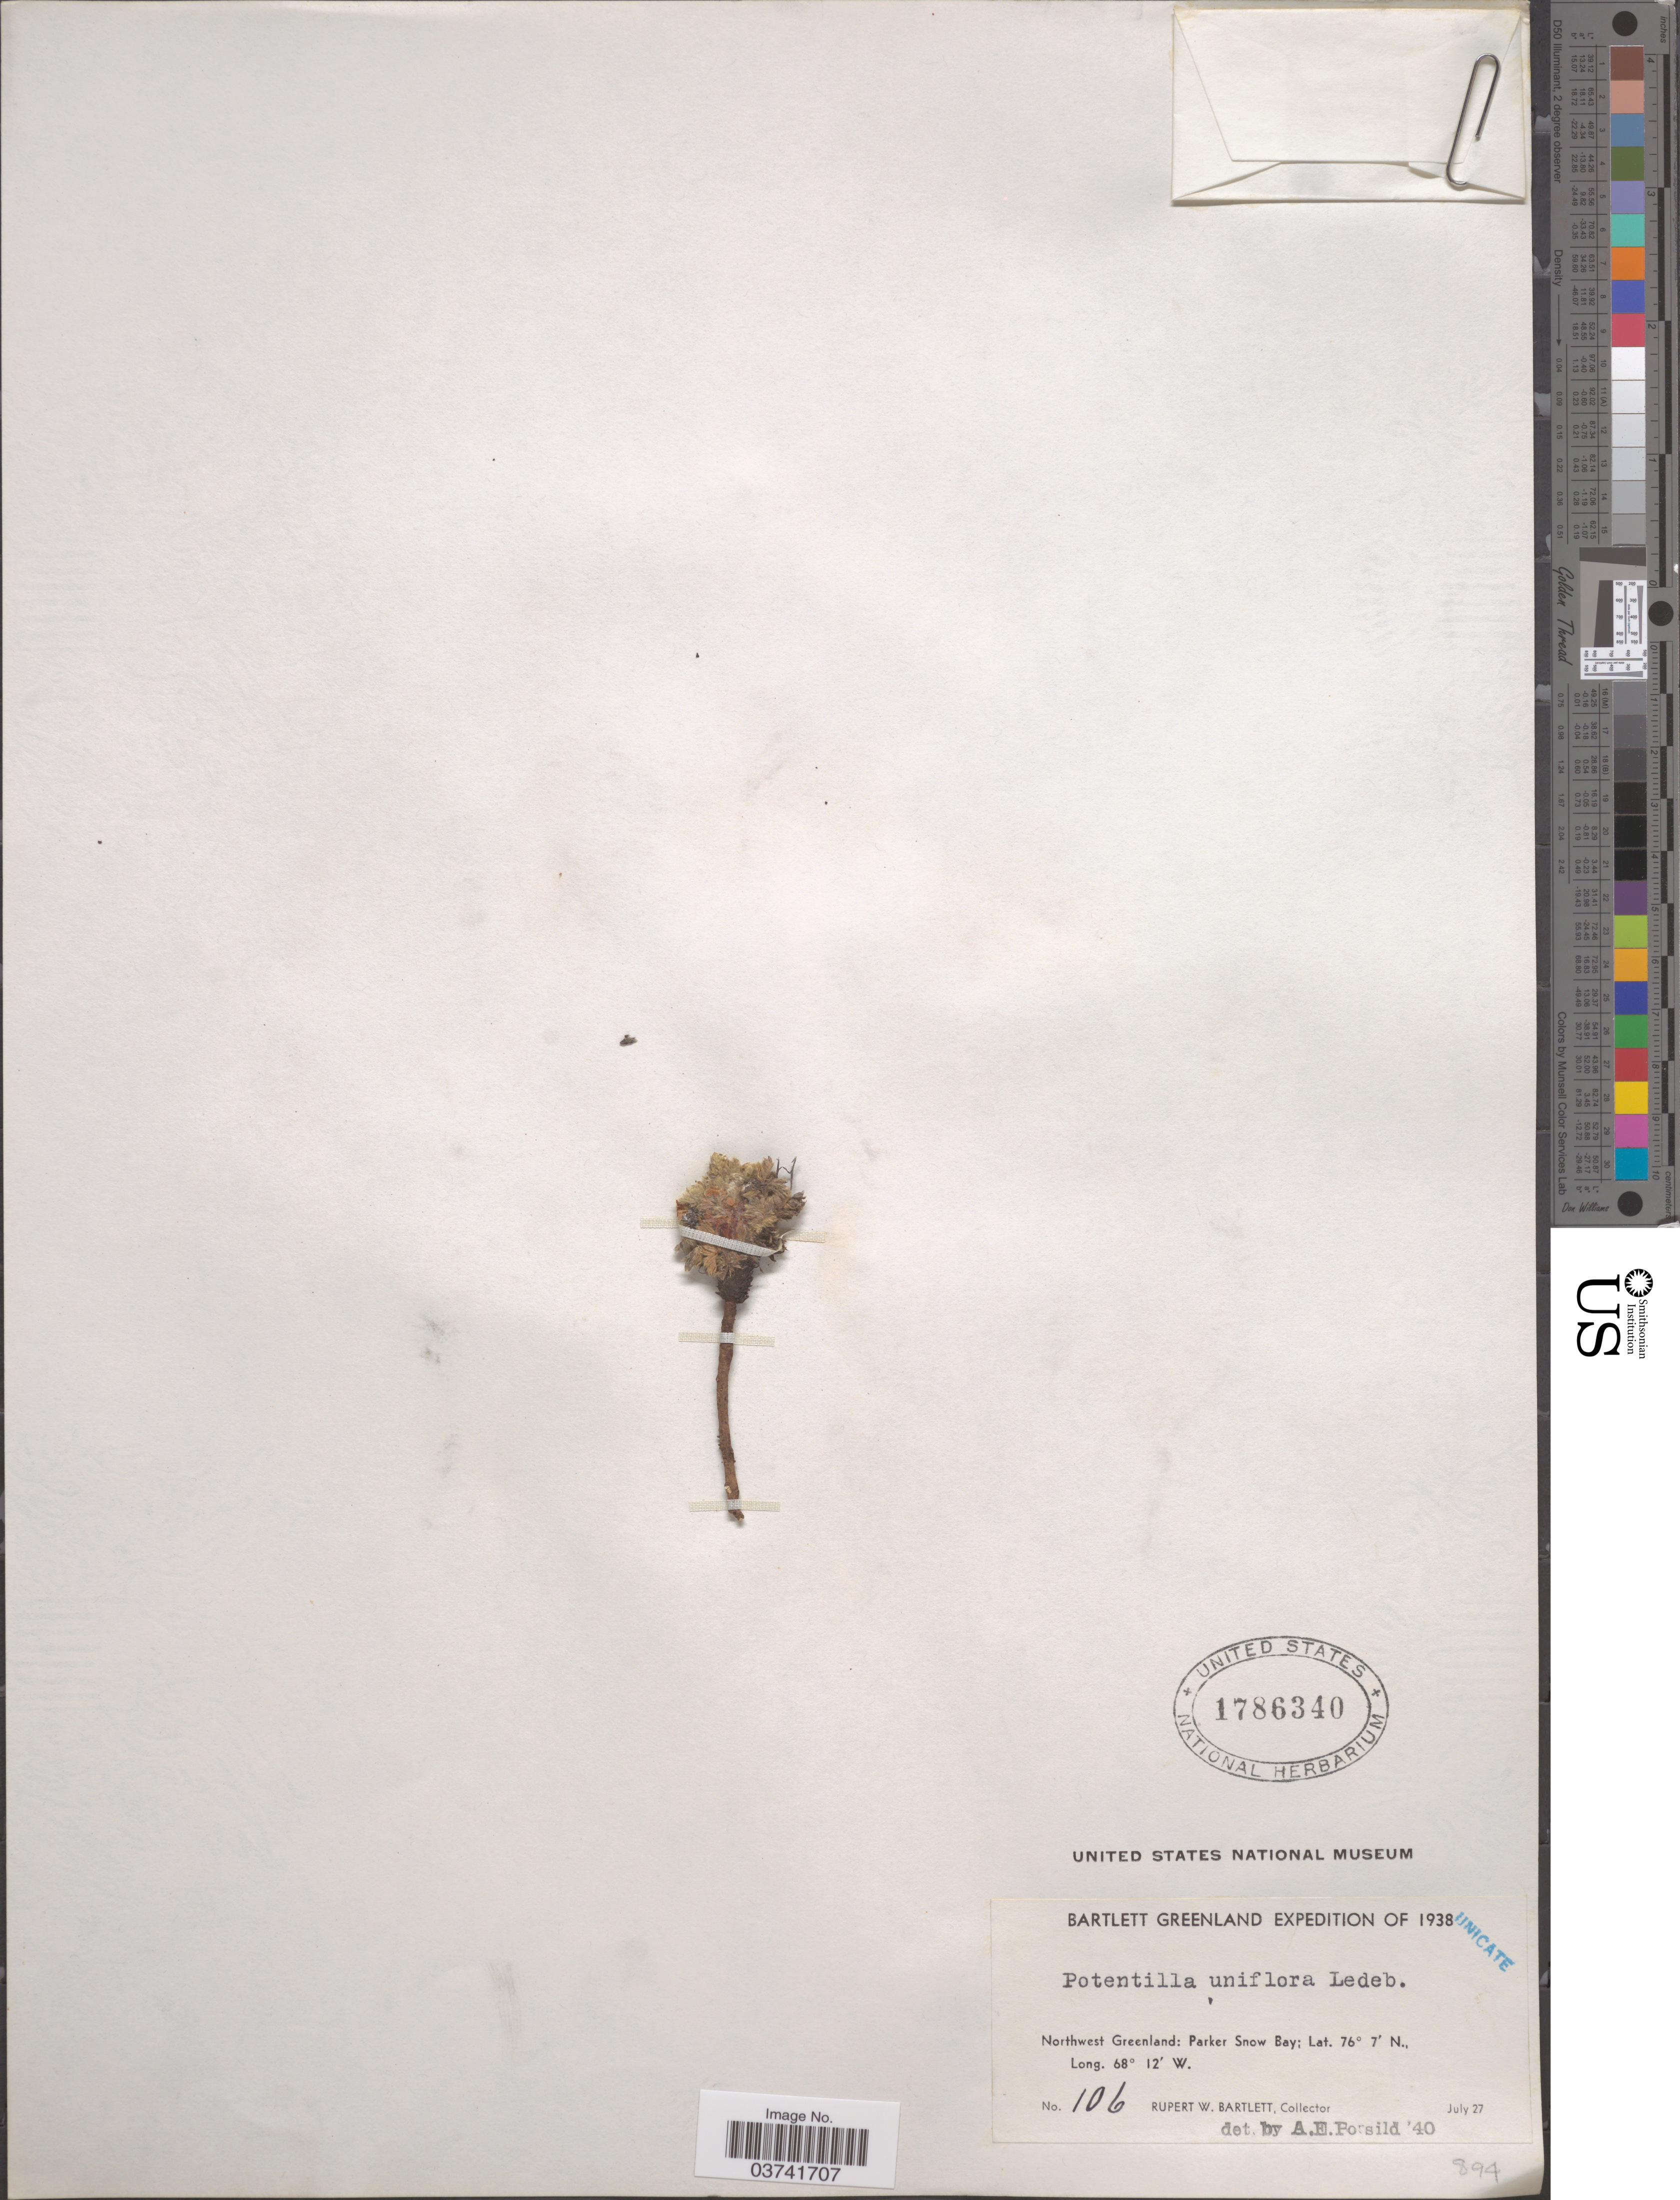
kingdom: Plantae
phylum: Tracheophyta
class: Magnoliopsida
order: Rosales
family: Rosaceae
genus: Potentilla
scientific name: Potentilla uniflora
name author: Ledeb.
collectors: R. W. Bartlett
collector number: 106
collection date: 1938-07-27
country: Greenland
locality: Northwest Greenland: Parker Snow Bay.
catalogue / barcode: US 1786340